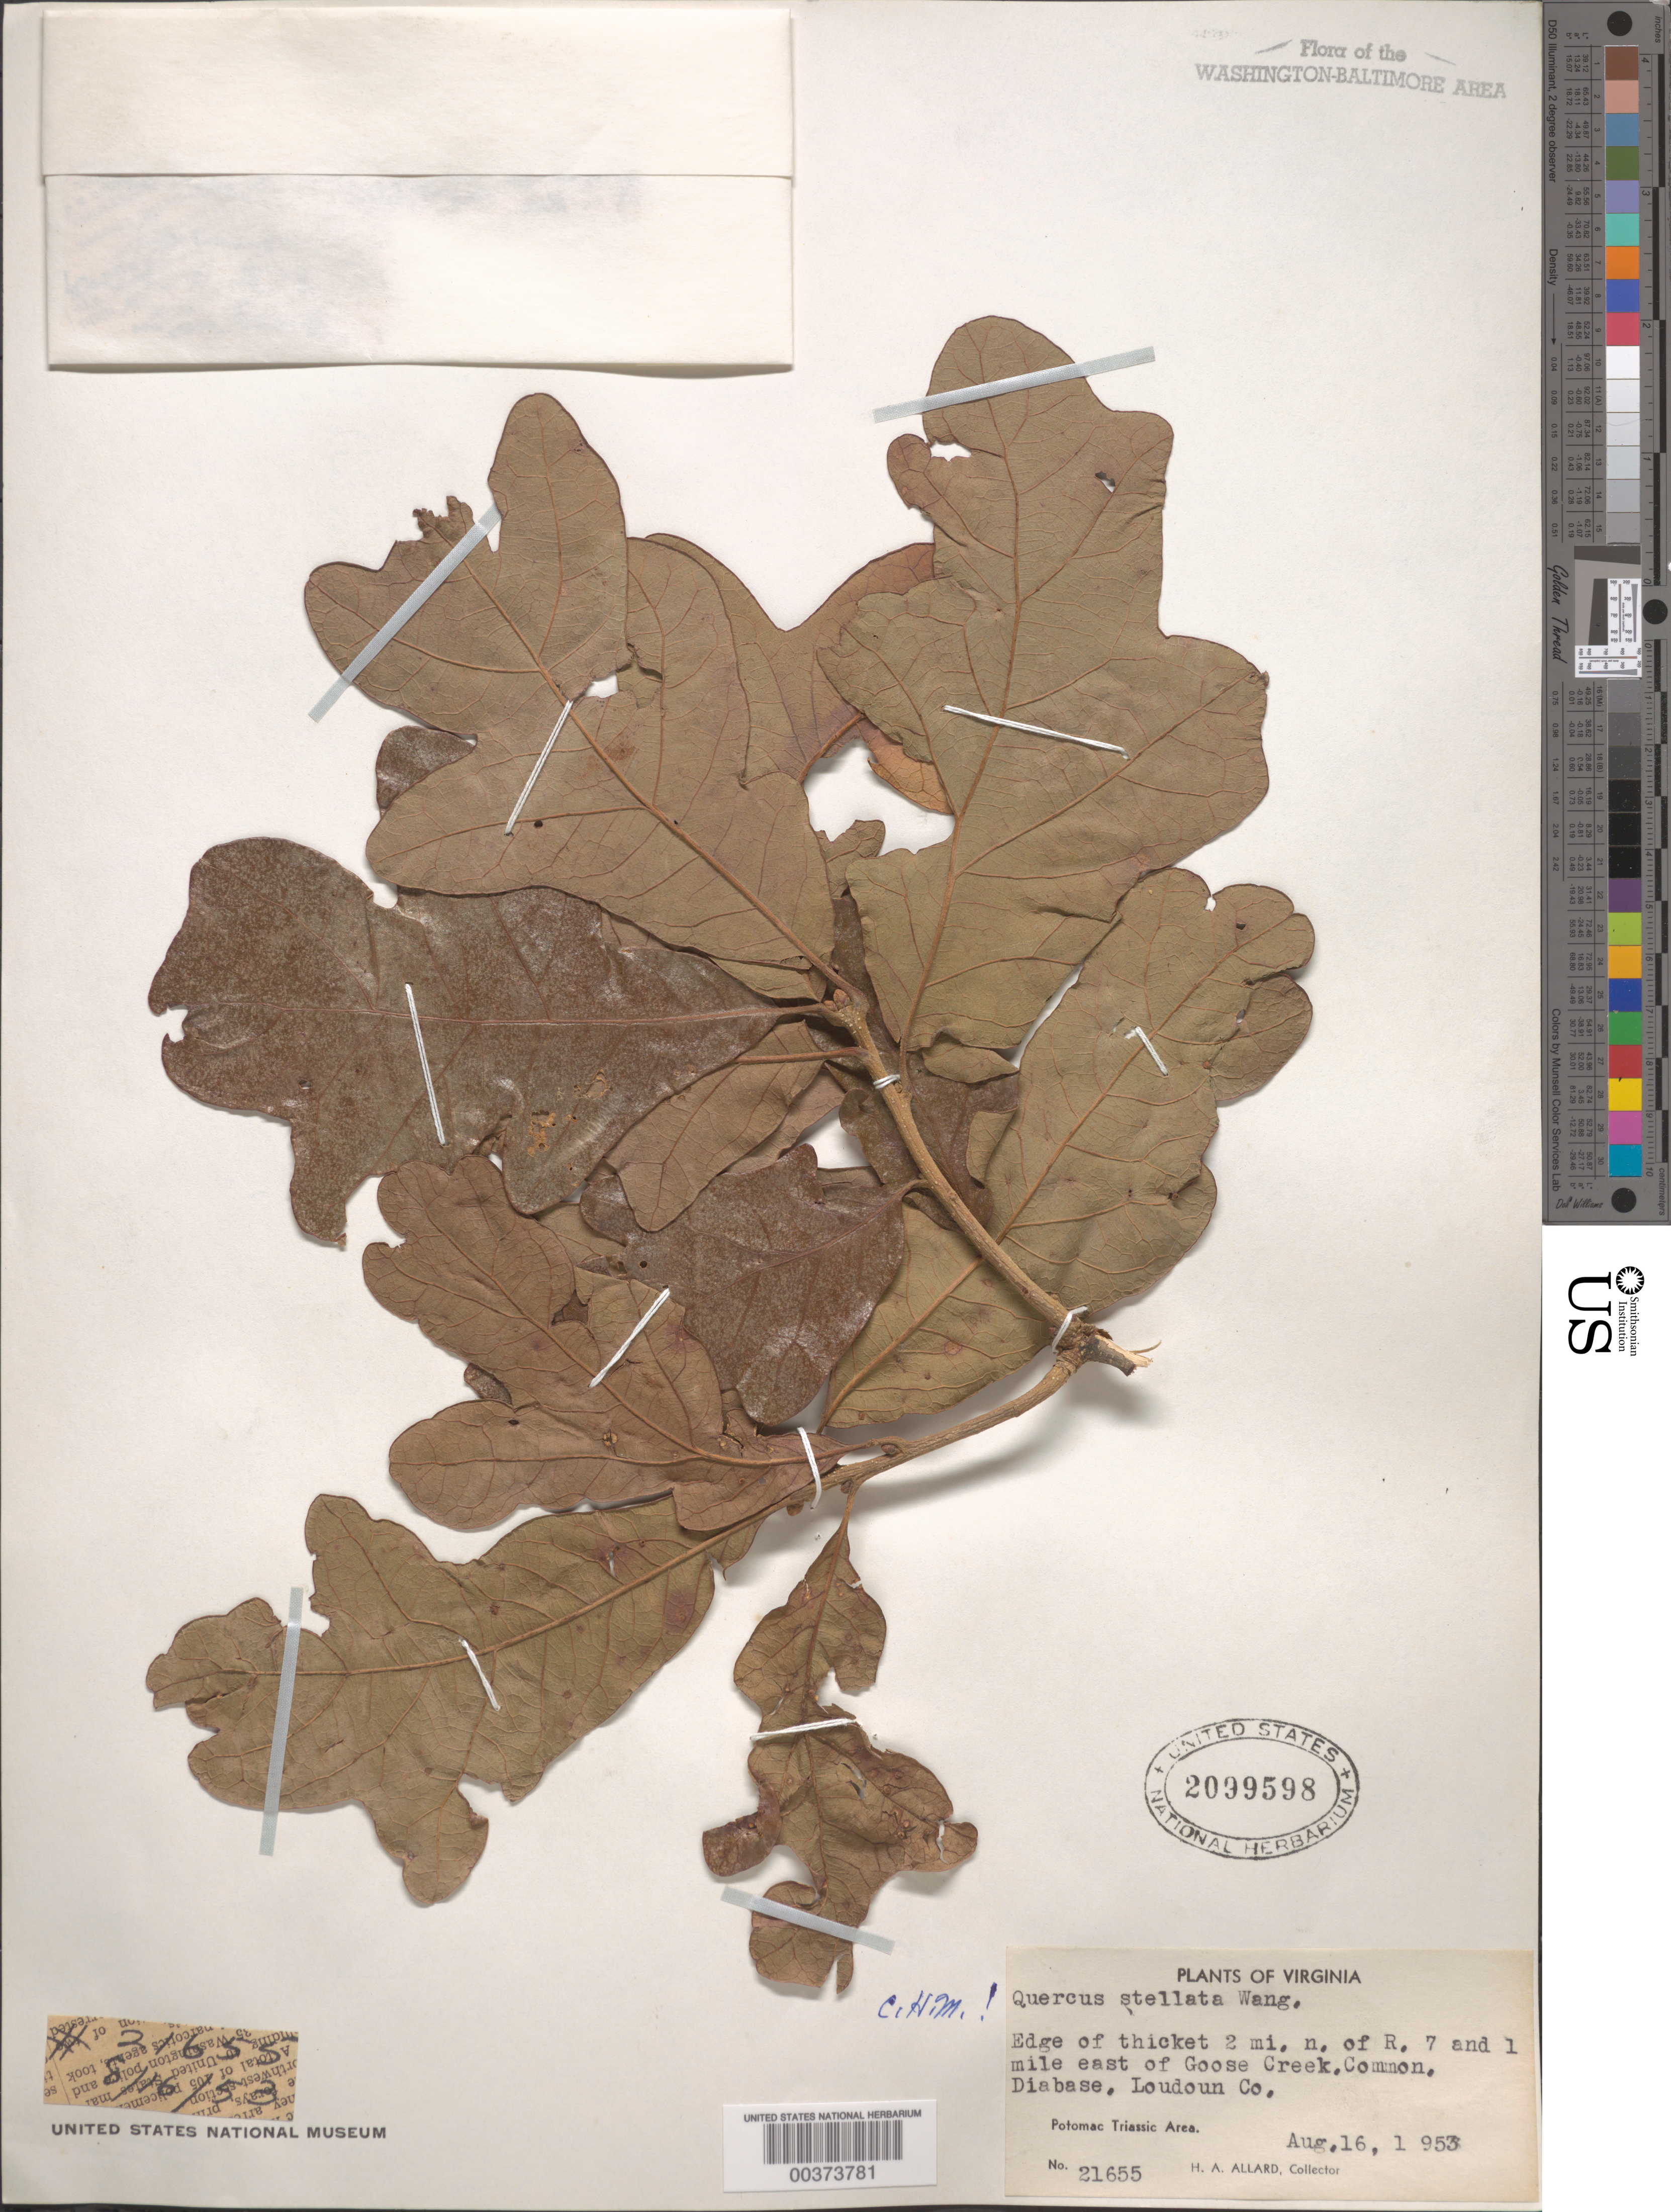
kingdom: Plantae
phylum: Tracheophyta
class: Magnoliopsida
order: Fagales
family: Fagaceae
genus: Quercus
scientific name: Quercus stellata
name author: Wangenh.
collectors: H. A. Allard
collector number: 21655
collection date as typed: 16 Aug 1953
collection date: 1953-08-16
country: United States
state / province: Virginia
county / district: Loudoun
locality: North of Route 7 and east of Goose Creek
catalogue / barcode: US 2099598